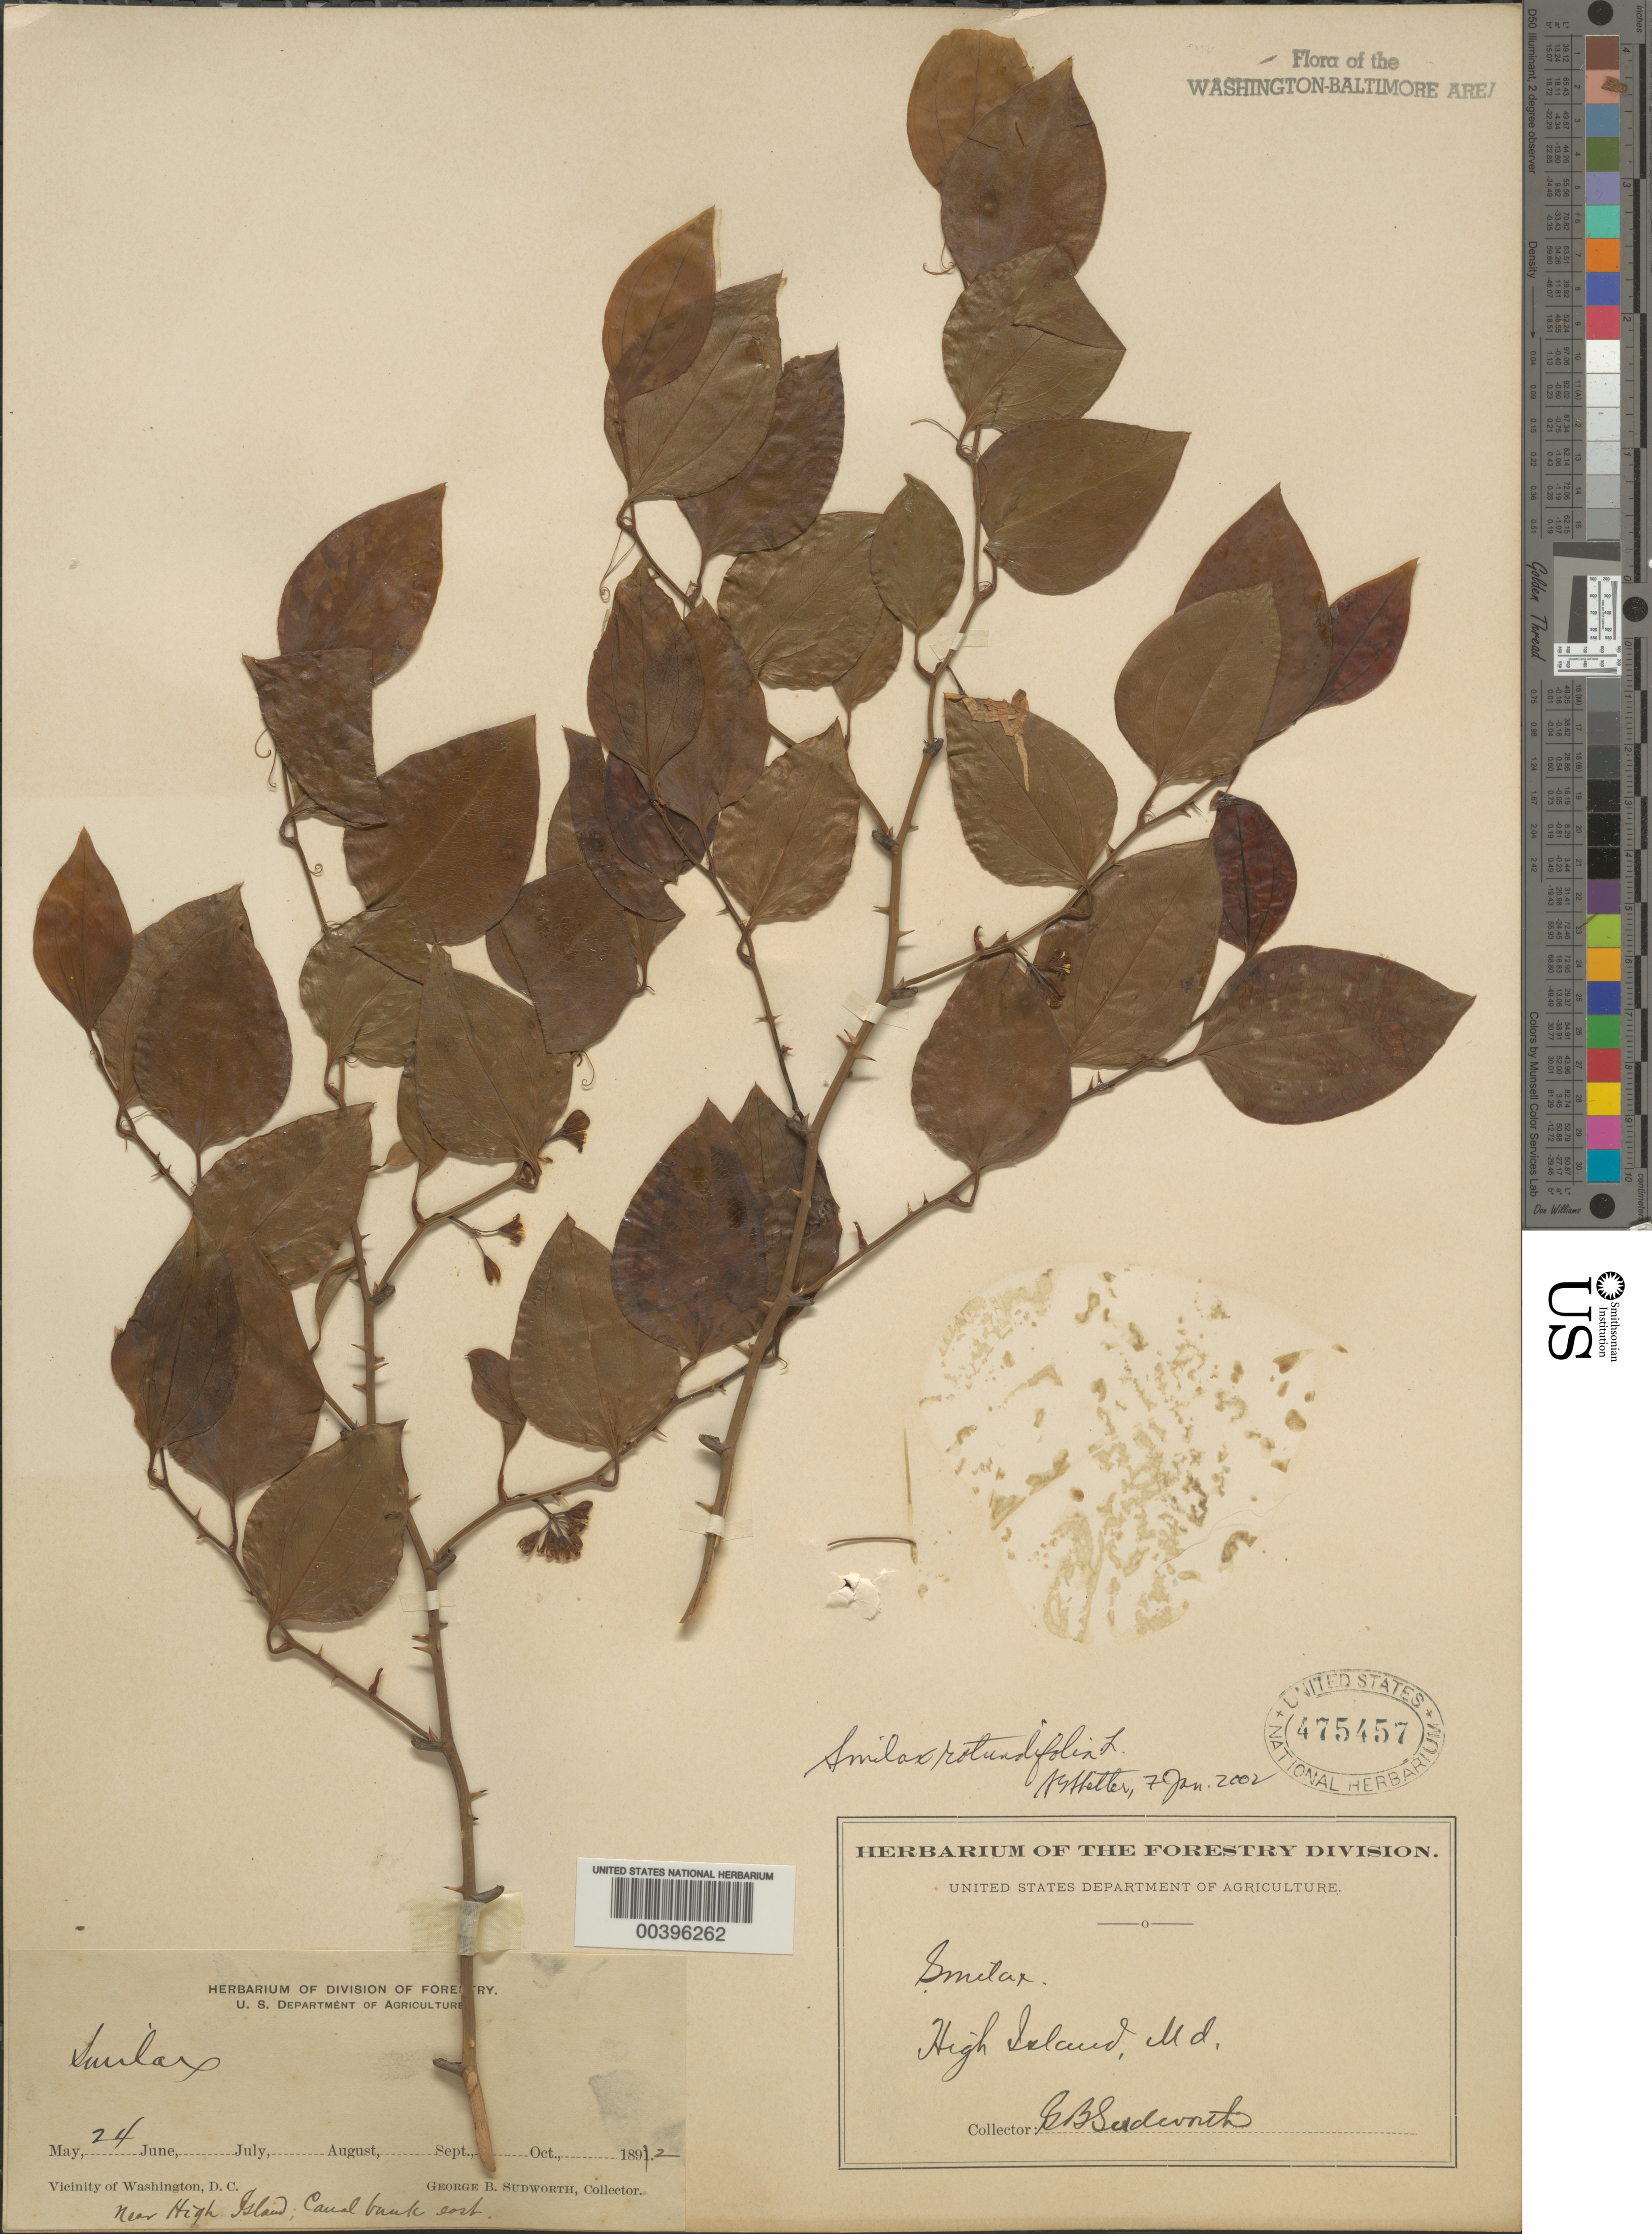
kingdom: Plantae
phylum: Tracheophyta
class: Liliopsida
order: Liliales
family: Smilacaceae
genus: Smilax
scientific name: Smilax rotundifolia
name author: L.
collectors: G. B. Sudworth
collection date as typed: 24 May 1892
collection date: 1892-05-24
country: United States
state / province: Maryland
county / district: Montgomery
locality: High Island vicinity C. & O. Canal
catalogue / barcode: US 475457